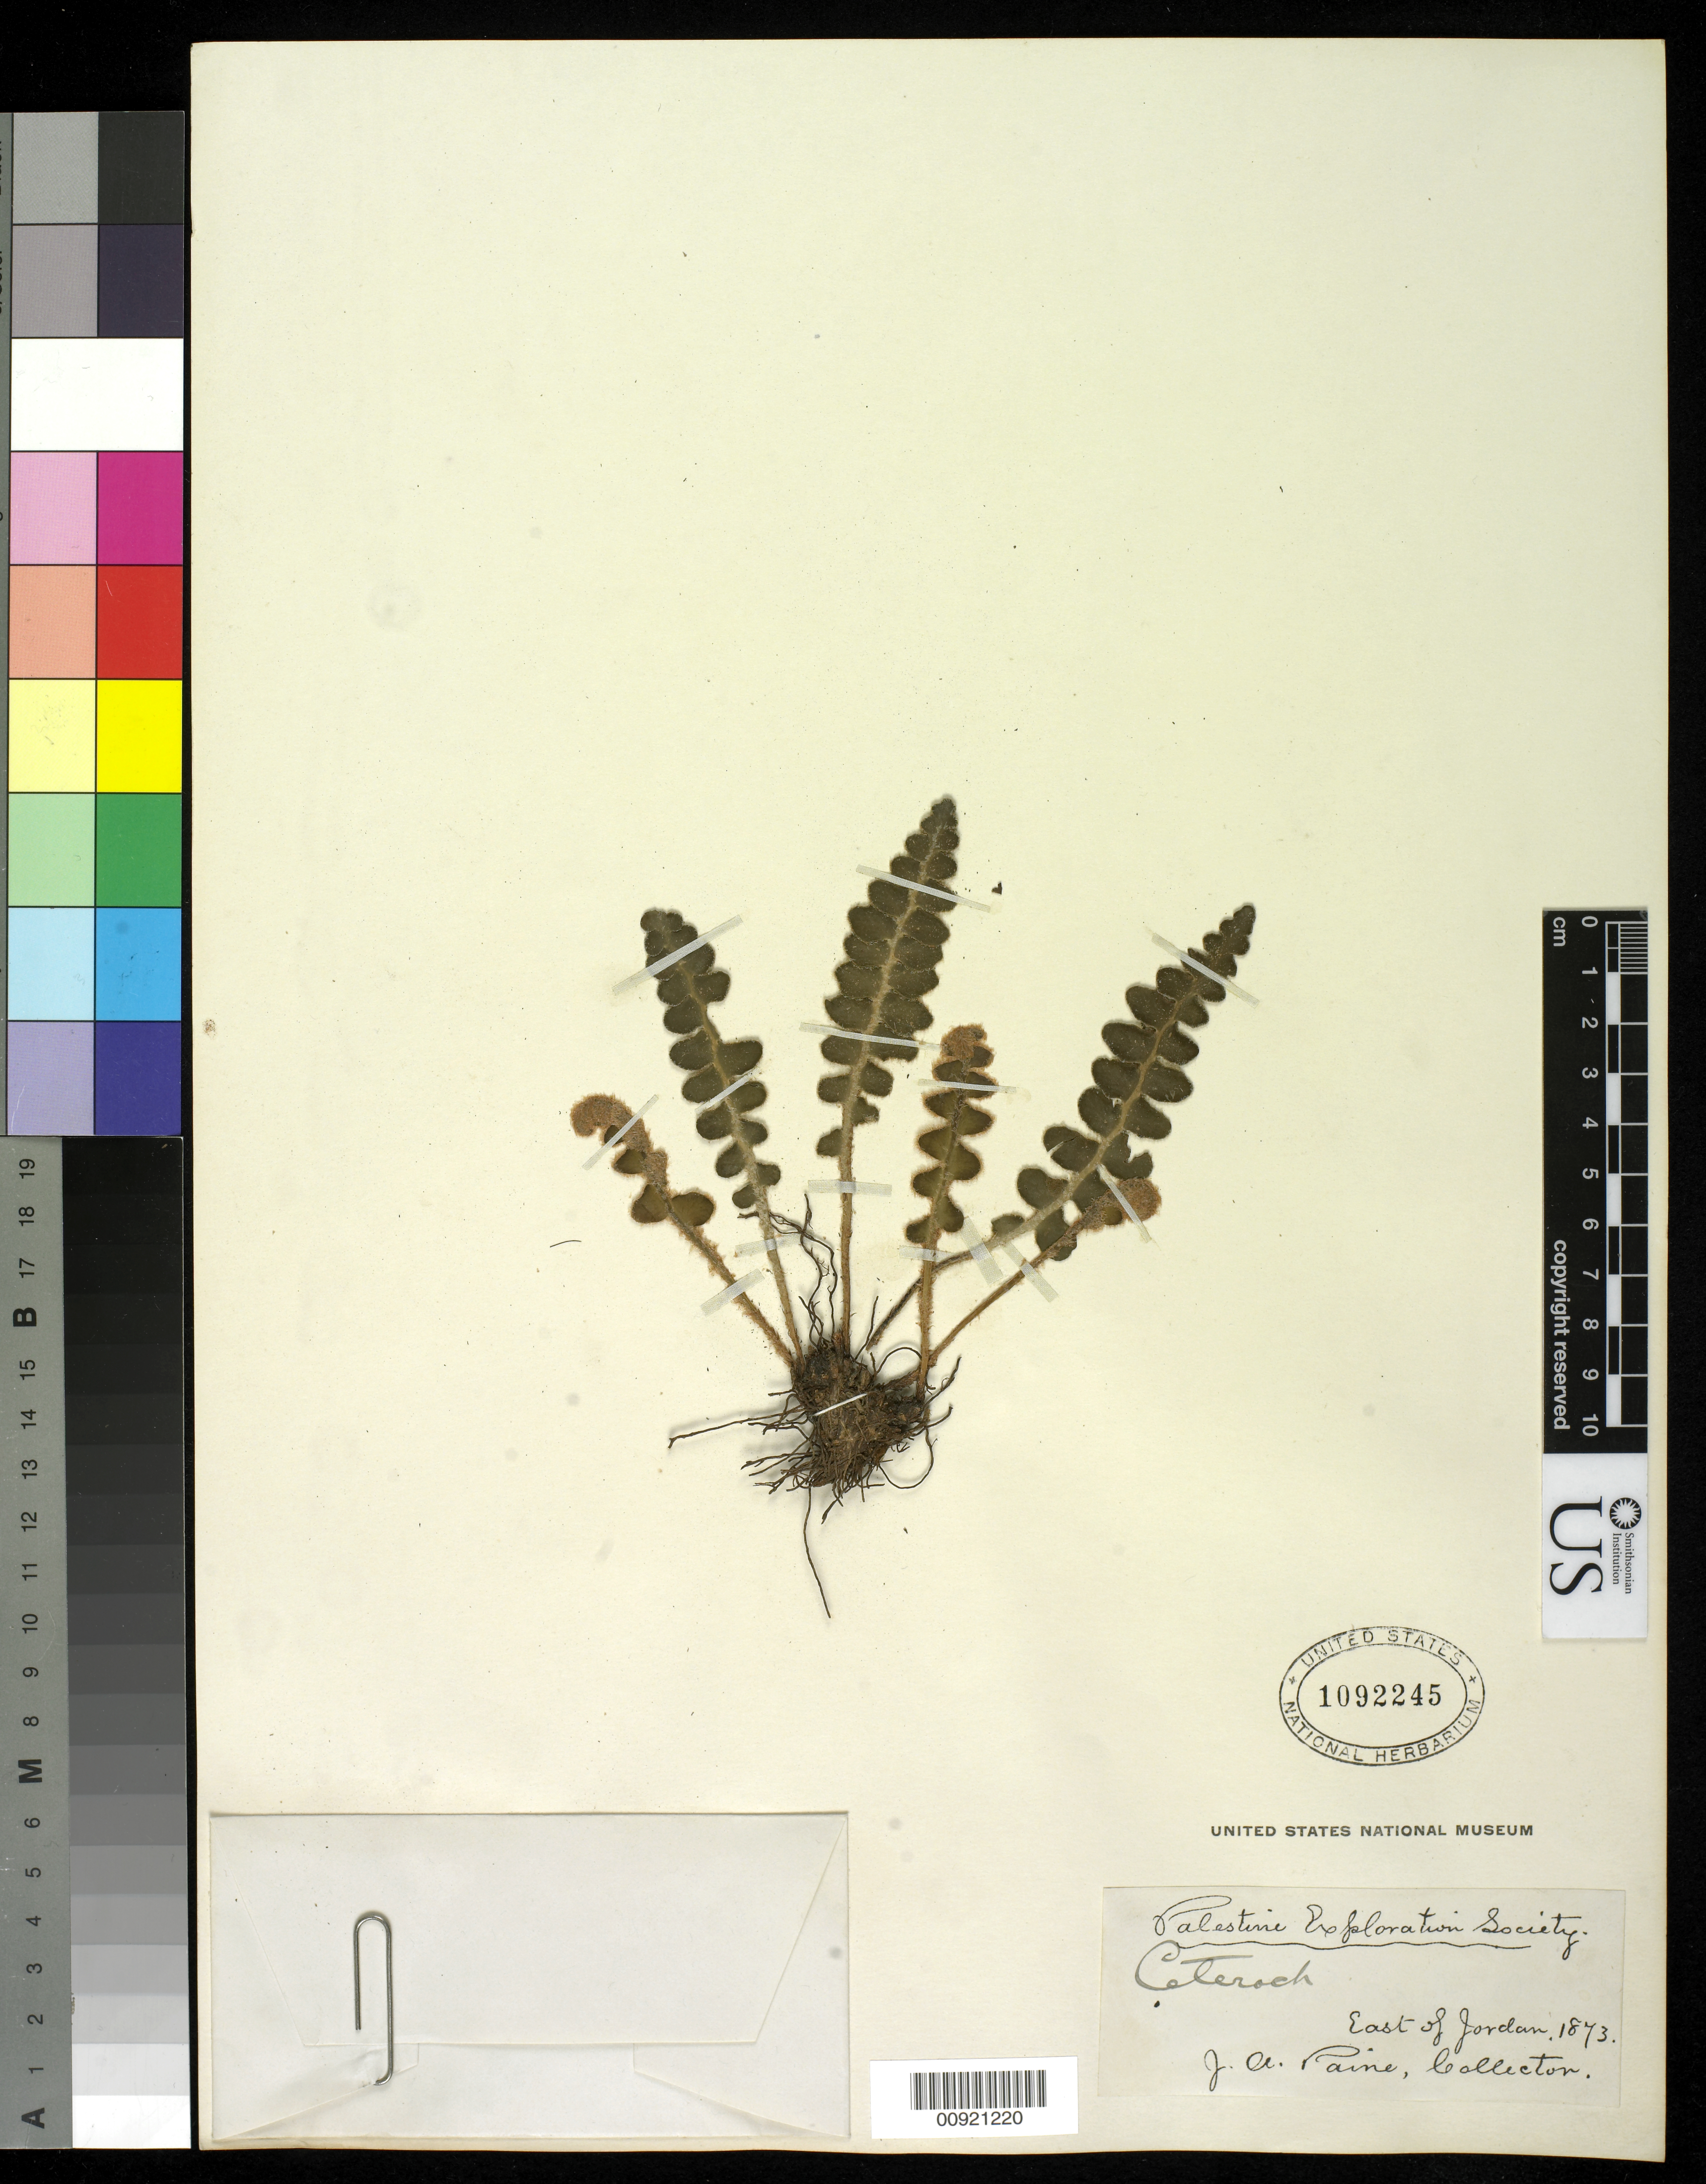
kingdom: Plantae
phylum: Tracheophyta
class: Polypodiopsida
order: Polypodiales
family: Aspleniaceae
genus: Asplenium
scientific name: Asplenium cordatum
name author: (Thunb.) Sw.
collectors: J. A. Paine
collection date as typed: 1873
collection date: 1873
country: Israel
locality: East of Jordan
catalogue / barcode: US 1092245